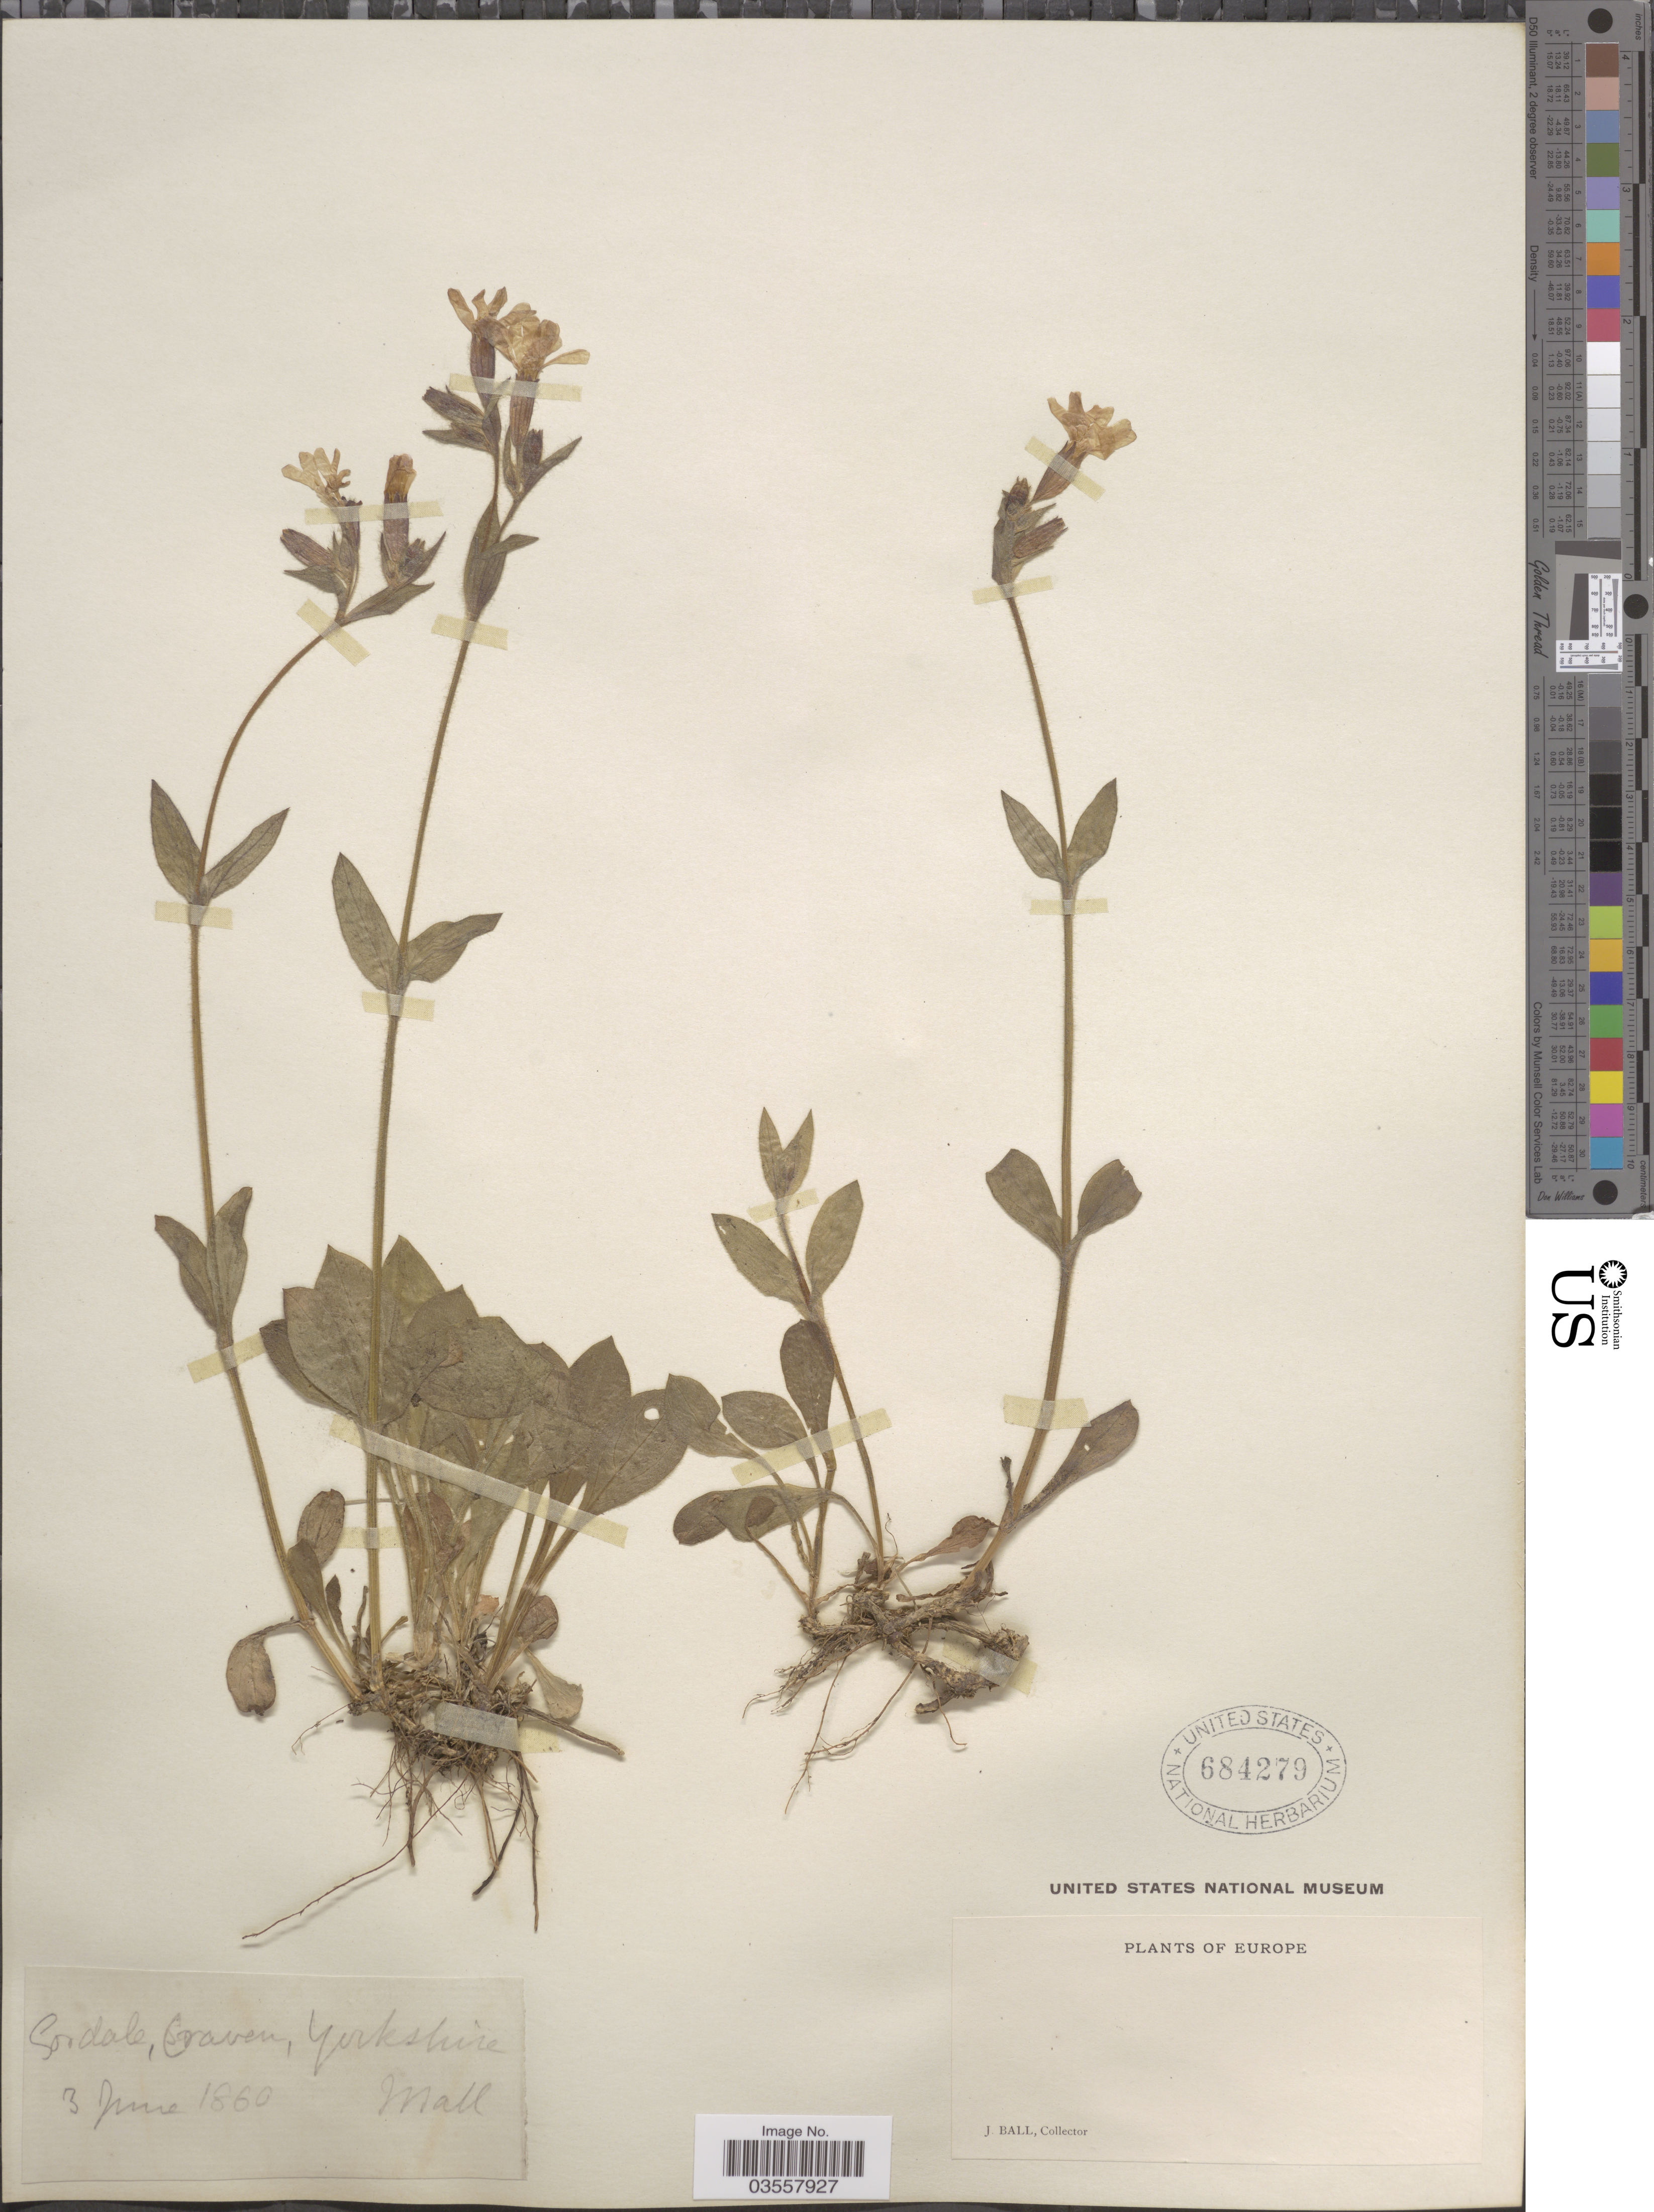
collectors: J. Ball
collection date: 1860-06-03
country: United Kingdom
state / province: England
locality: Sordale, Craven, Yorkshire. Europe.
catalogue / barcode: US 684279